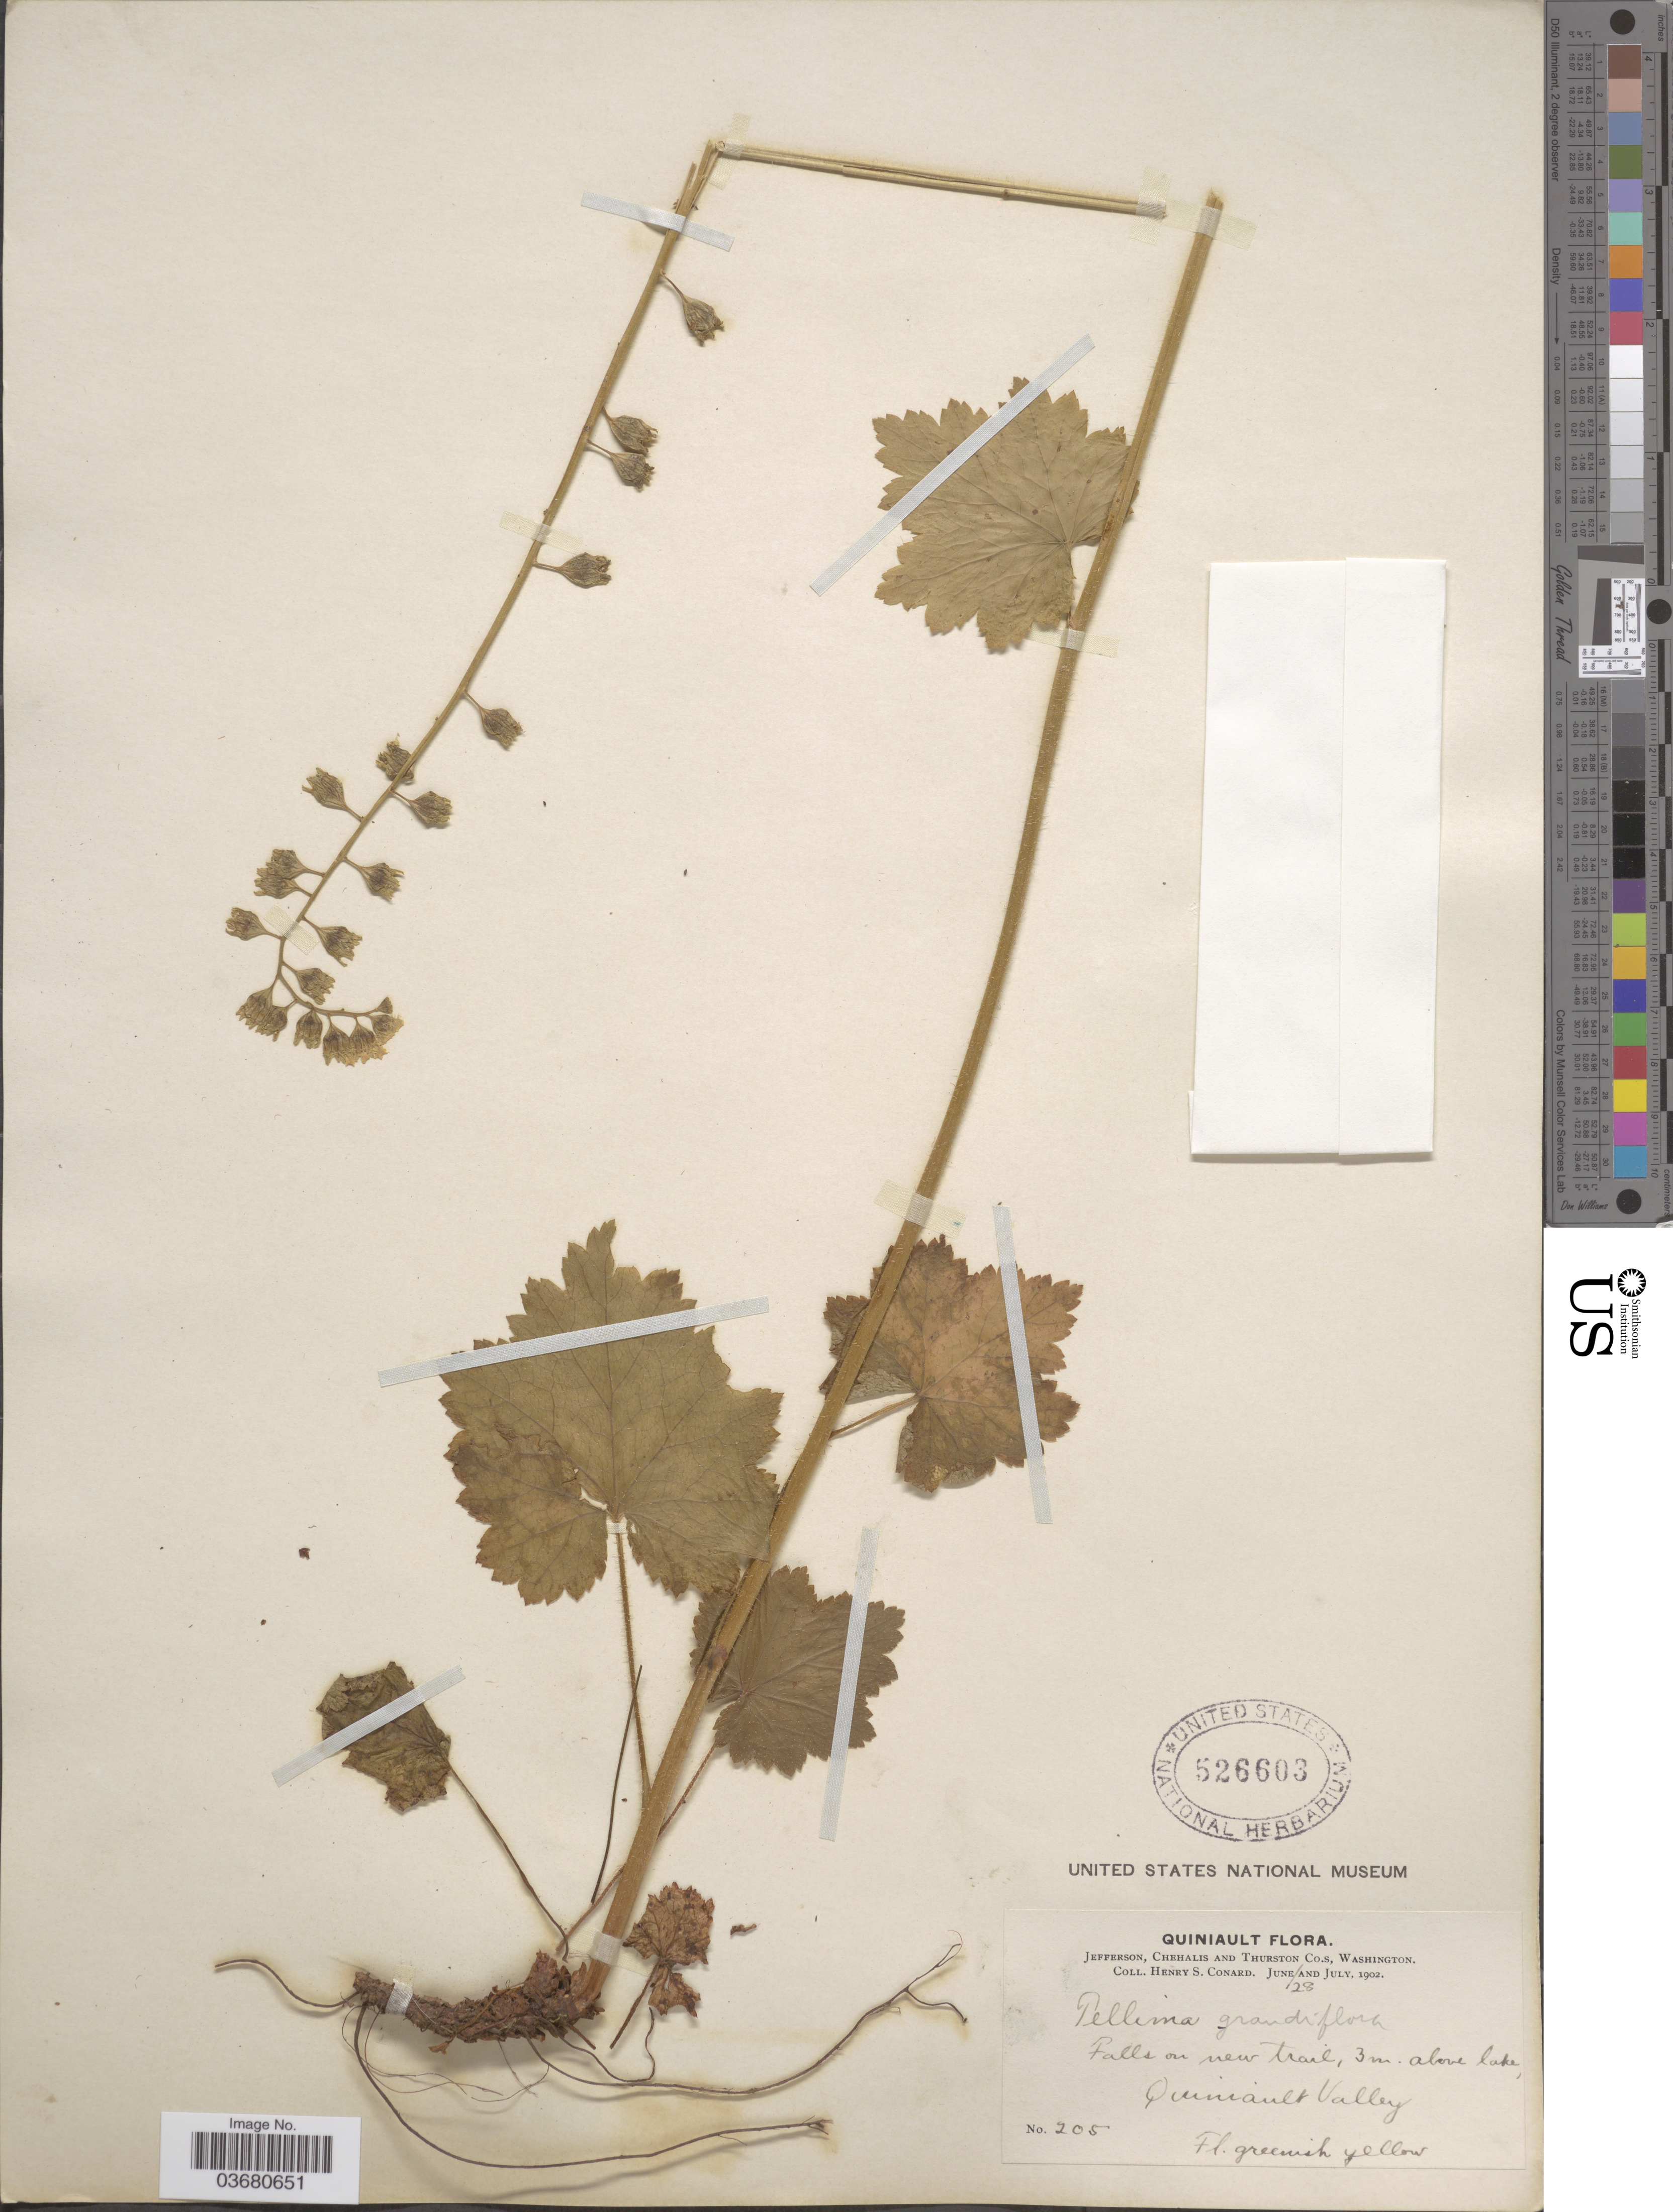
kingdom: Plantae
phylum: Tracheophyta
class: Magnoliopsida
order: Saxifragales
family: Saxifragaceae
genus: Tellima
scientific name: Tellima grandiflora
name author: (Pursh) Douglas ex Lindl.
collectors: H. S. Conard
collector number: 205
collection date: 1902-06-28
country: United States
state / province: Washington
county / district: Thurston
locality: Quiniault. Jefferson, Chehalis and Thurston Co.s. Falls on new trail, 3 m. above lake, Quiniault Valley.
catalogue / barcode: US 526603